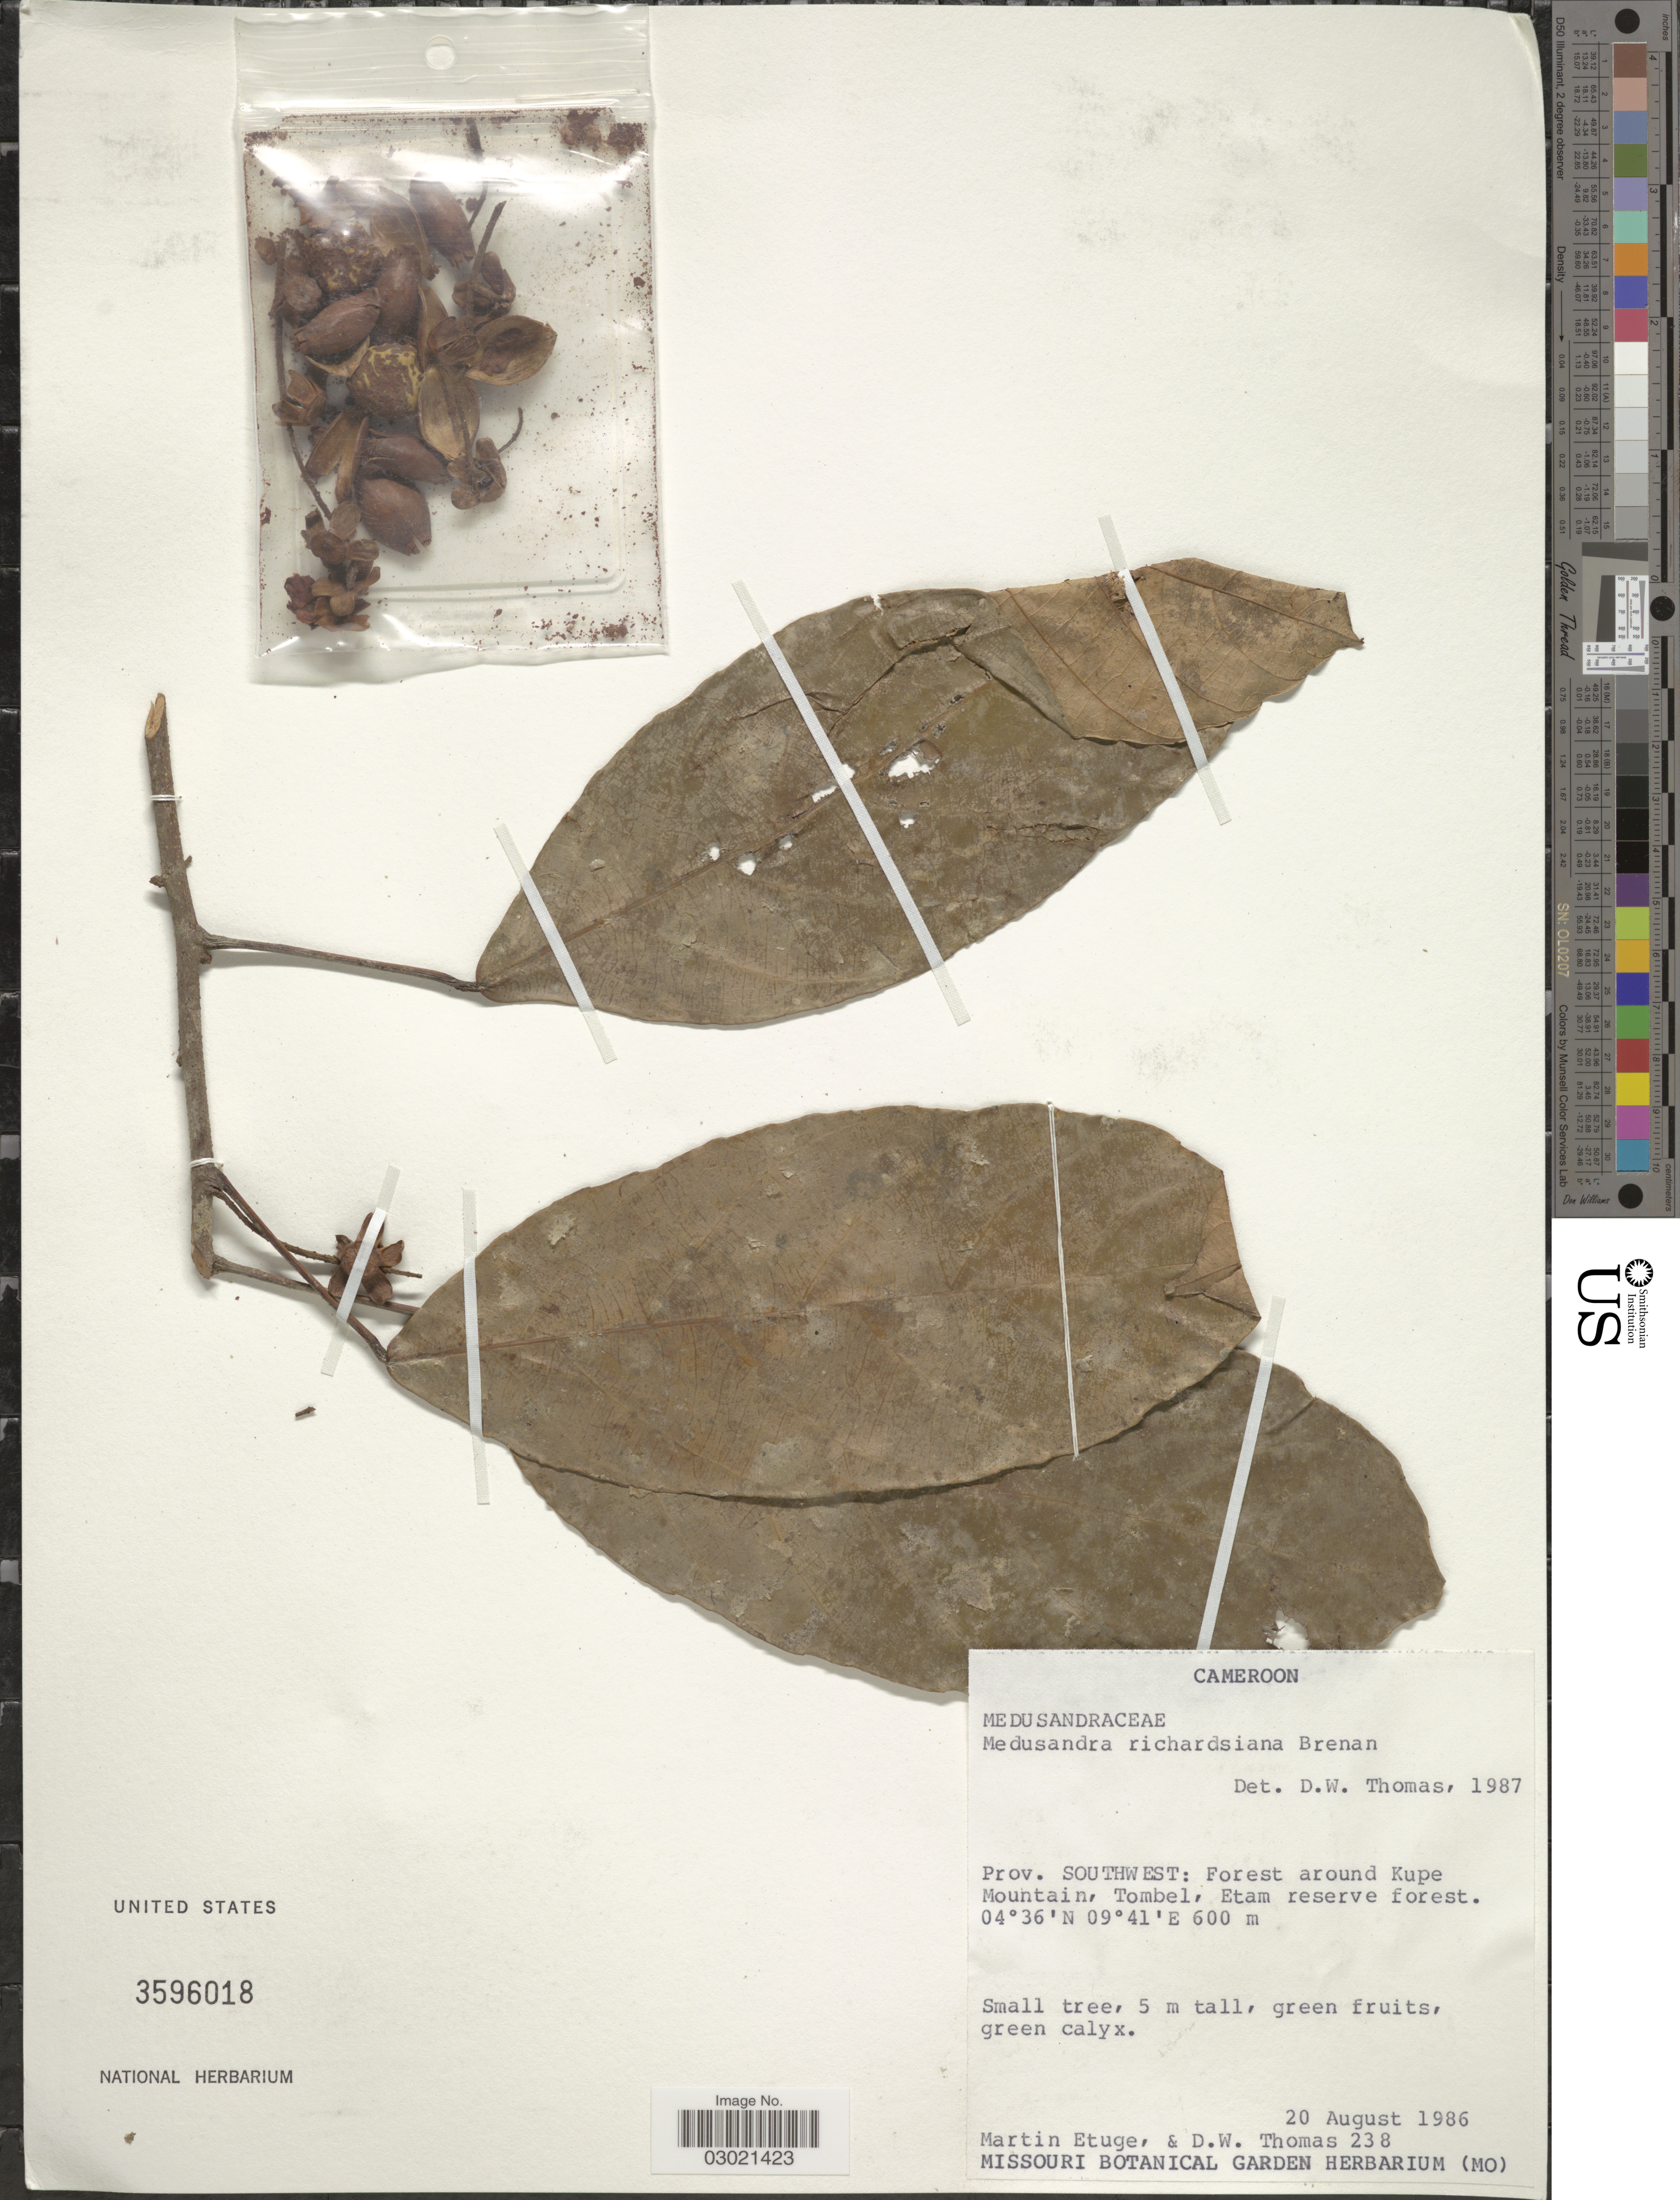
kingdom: Plantae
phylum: Tracheophyta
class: Magnoliopsida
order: Saxifragales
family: Peridiscaceae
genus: Medusandra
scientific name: Medusandra richardsiana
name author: Brenan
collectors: M. Etuge & D. W. Thomas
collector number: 238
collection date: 1986-08-20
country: Cameroon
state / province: Sud-Ouest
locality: Prov. Southwest: Forest around Kupe Mountain, Tombel, Etam reserve forest.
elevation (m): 600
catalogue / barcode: US 3596018